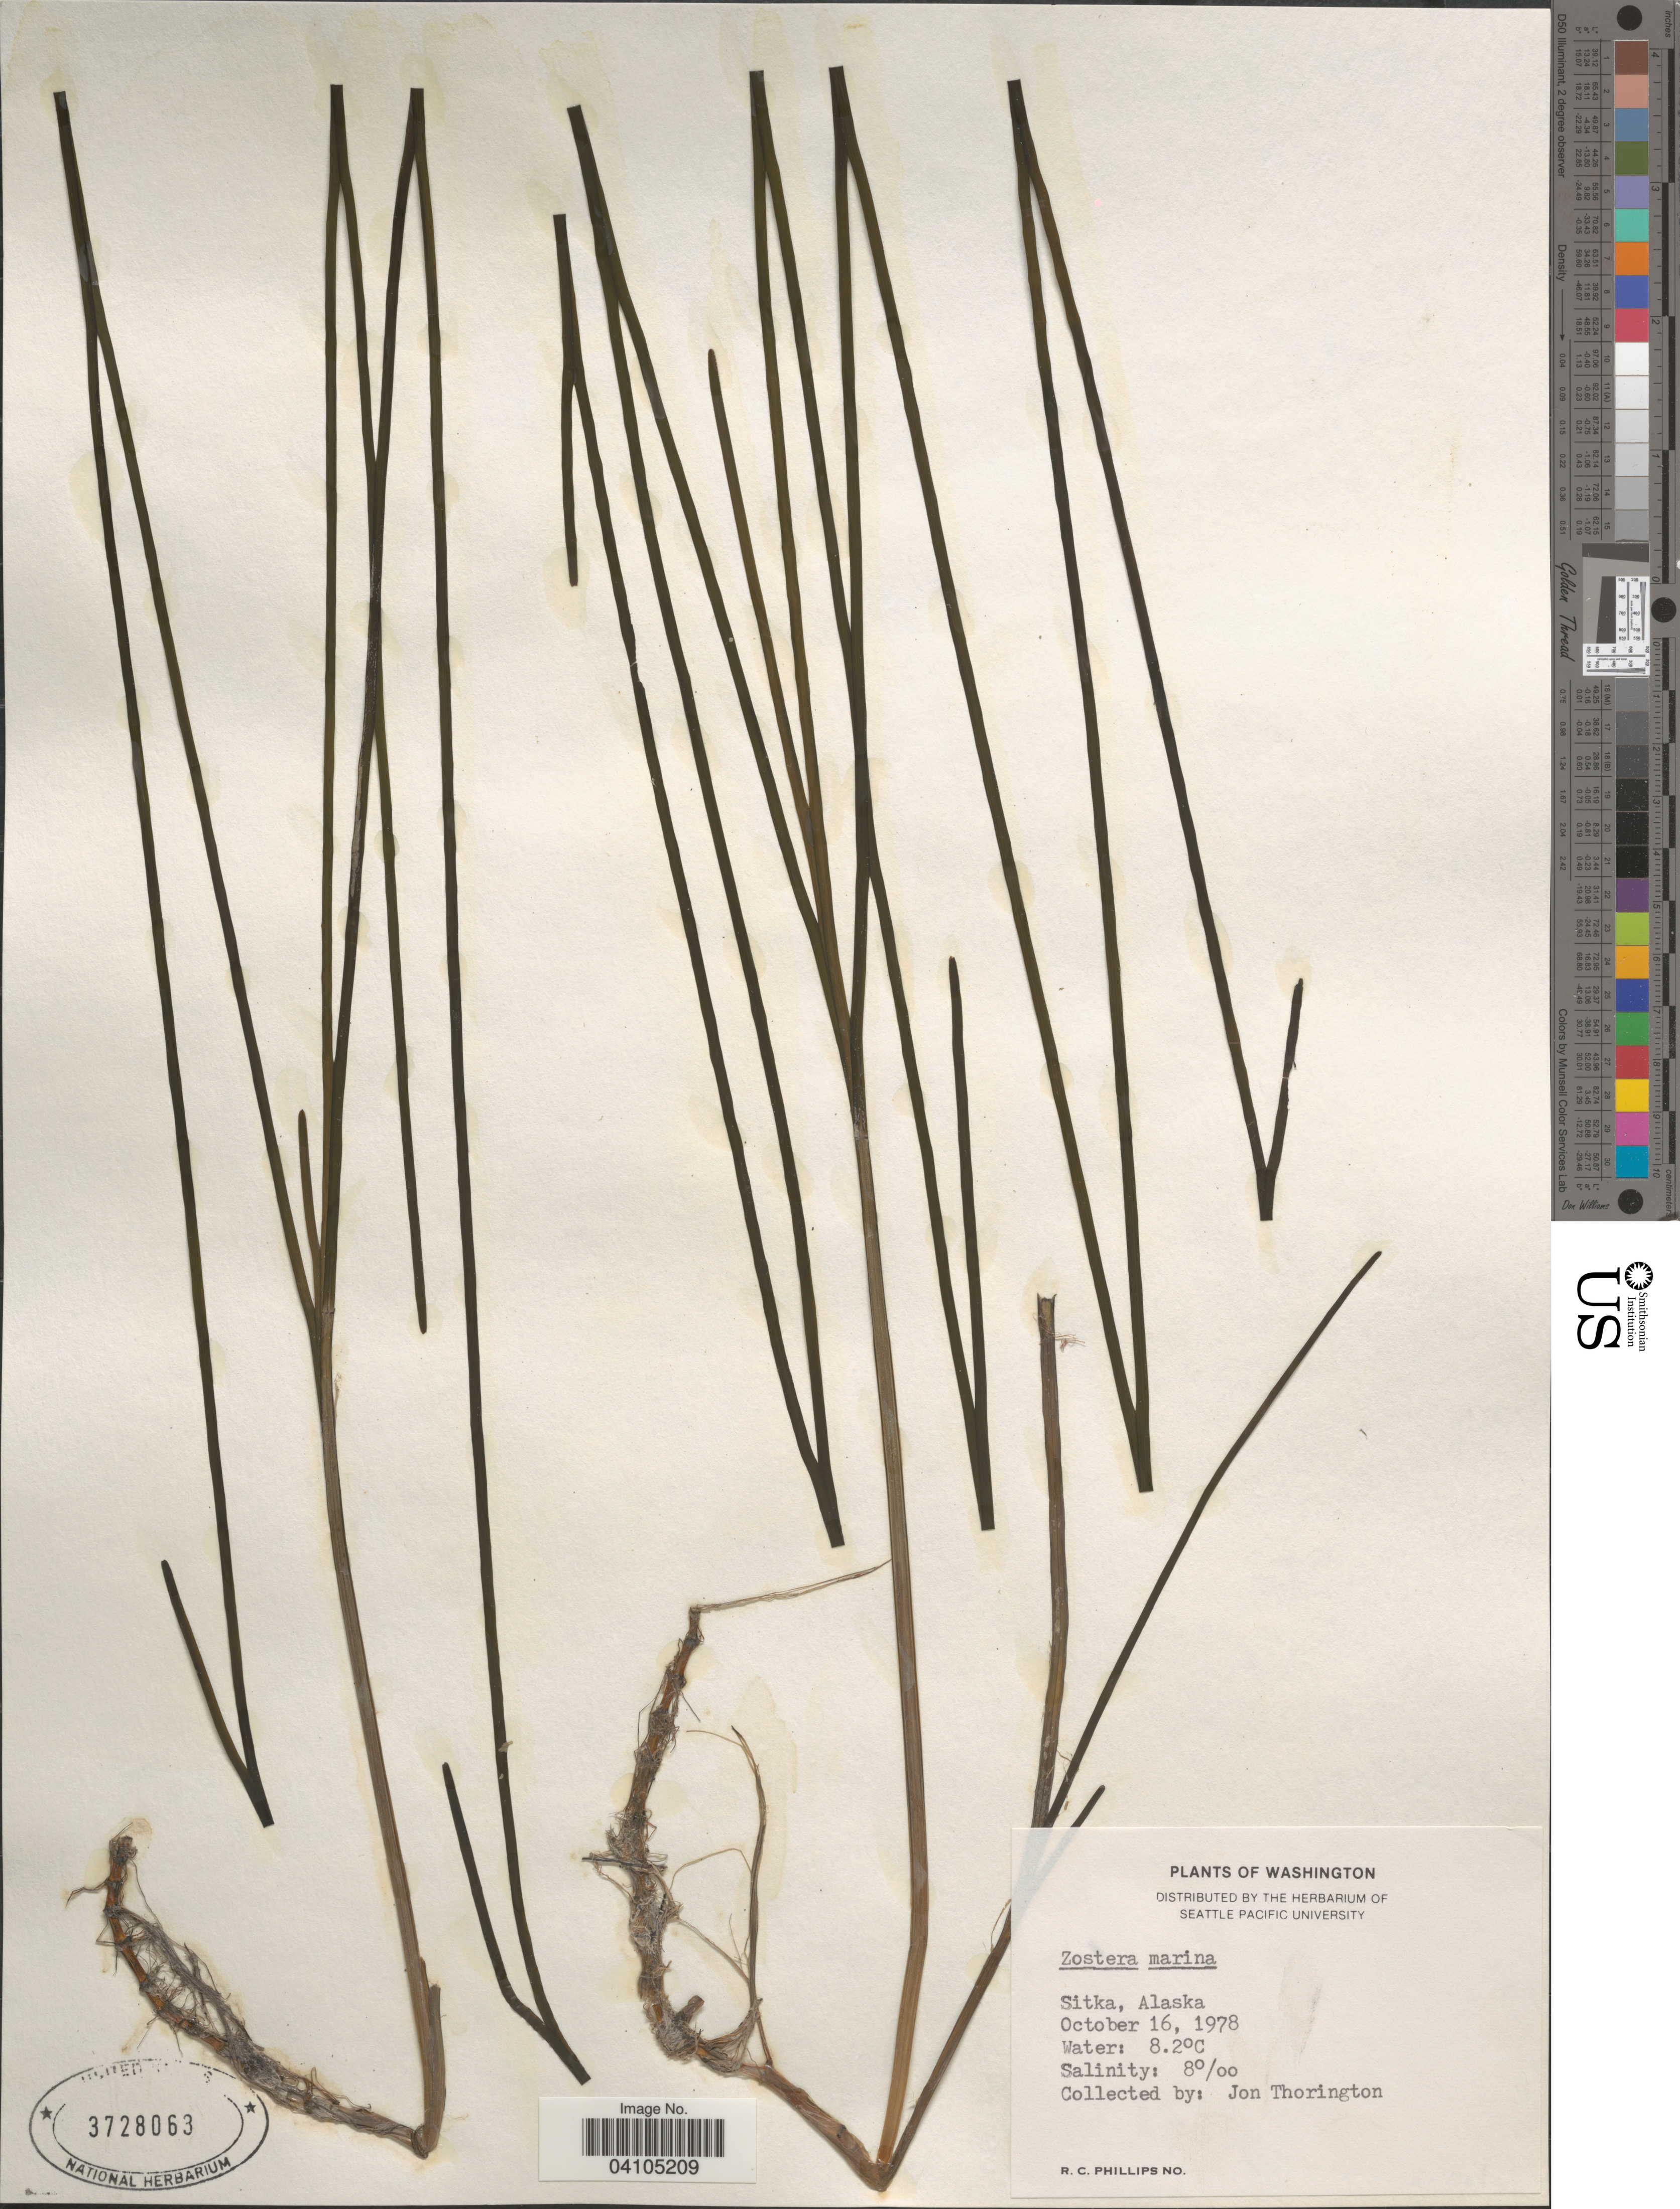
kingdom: Plantae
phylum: Tracheophyta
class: Liliopsida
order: Alismatales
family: Zosteraceae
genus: Zostera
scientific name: Zostera marina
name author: L.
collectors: J. Thorington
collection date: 1978-10-16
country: United States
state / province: Alaska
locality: Sitka.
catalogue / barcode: US 3728063